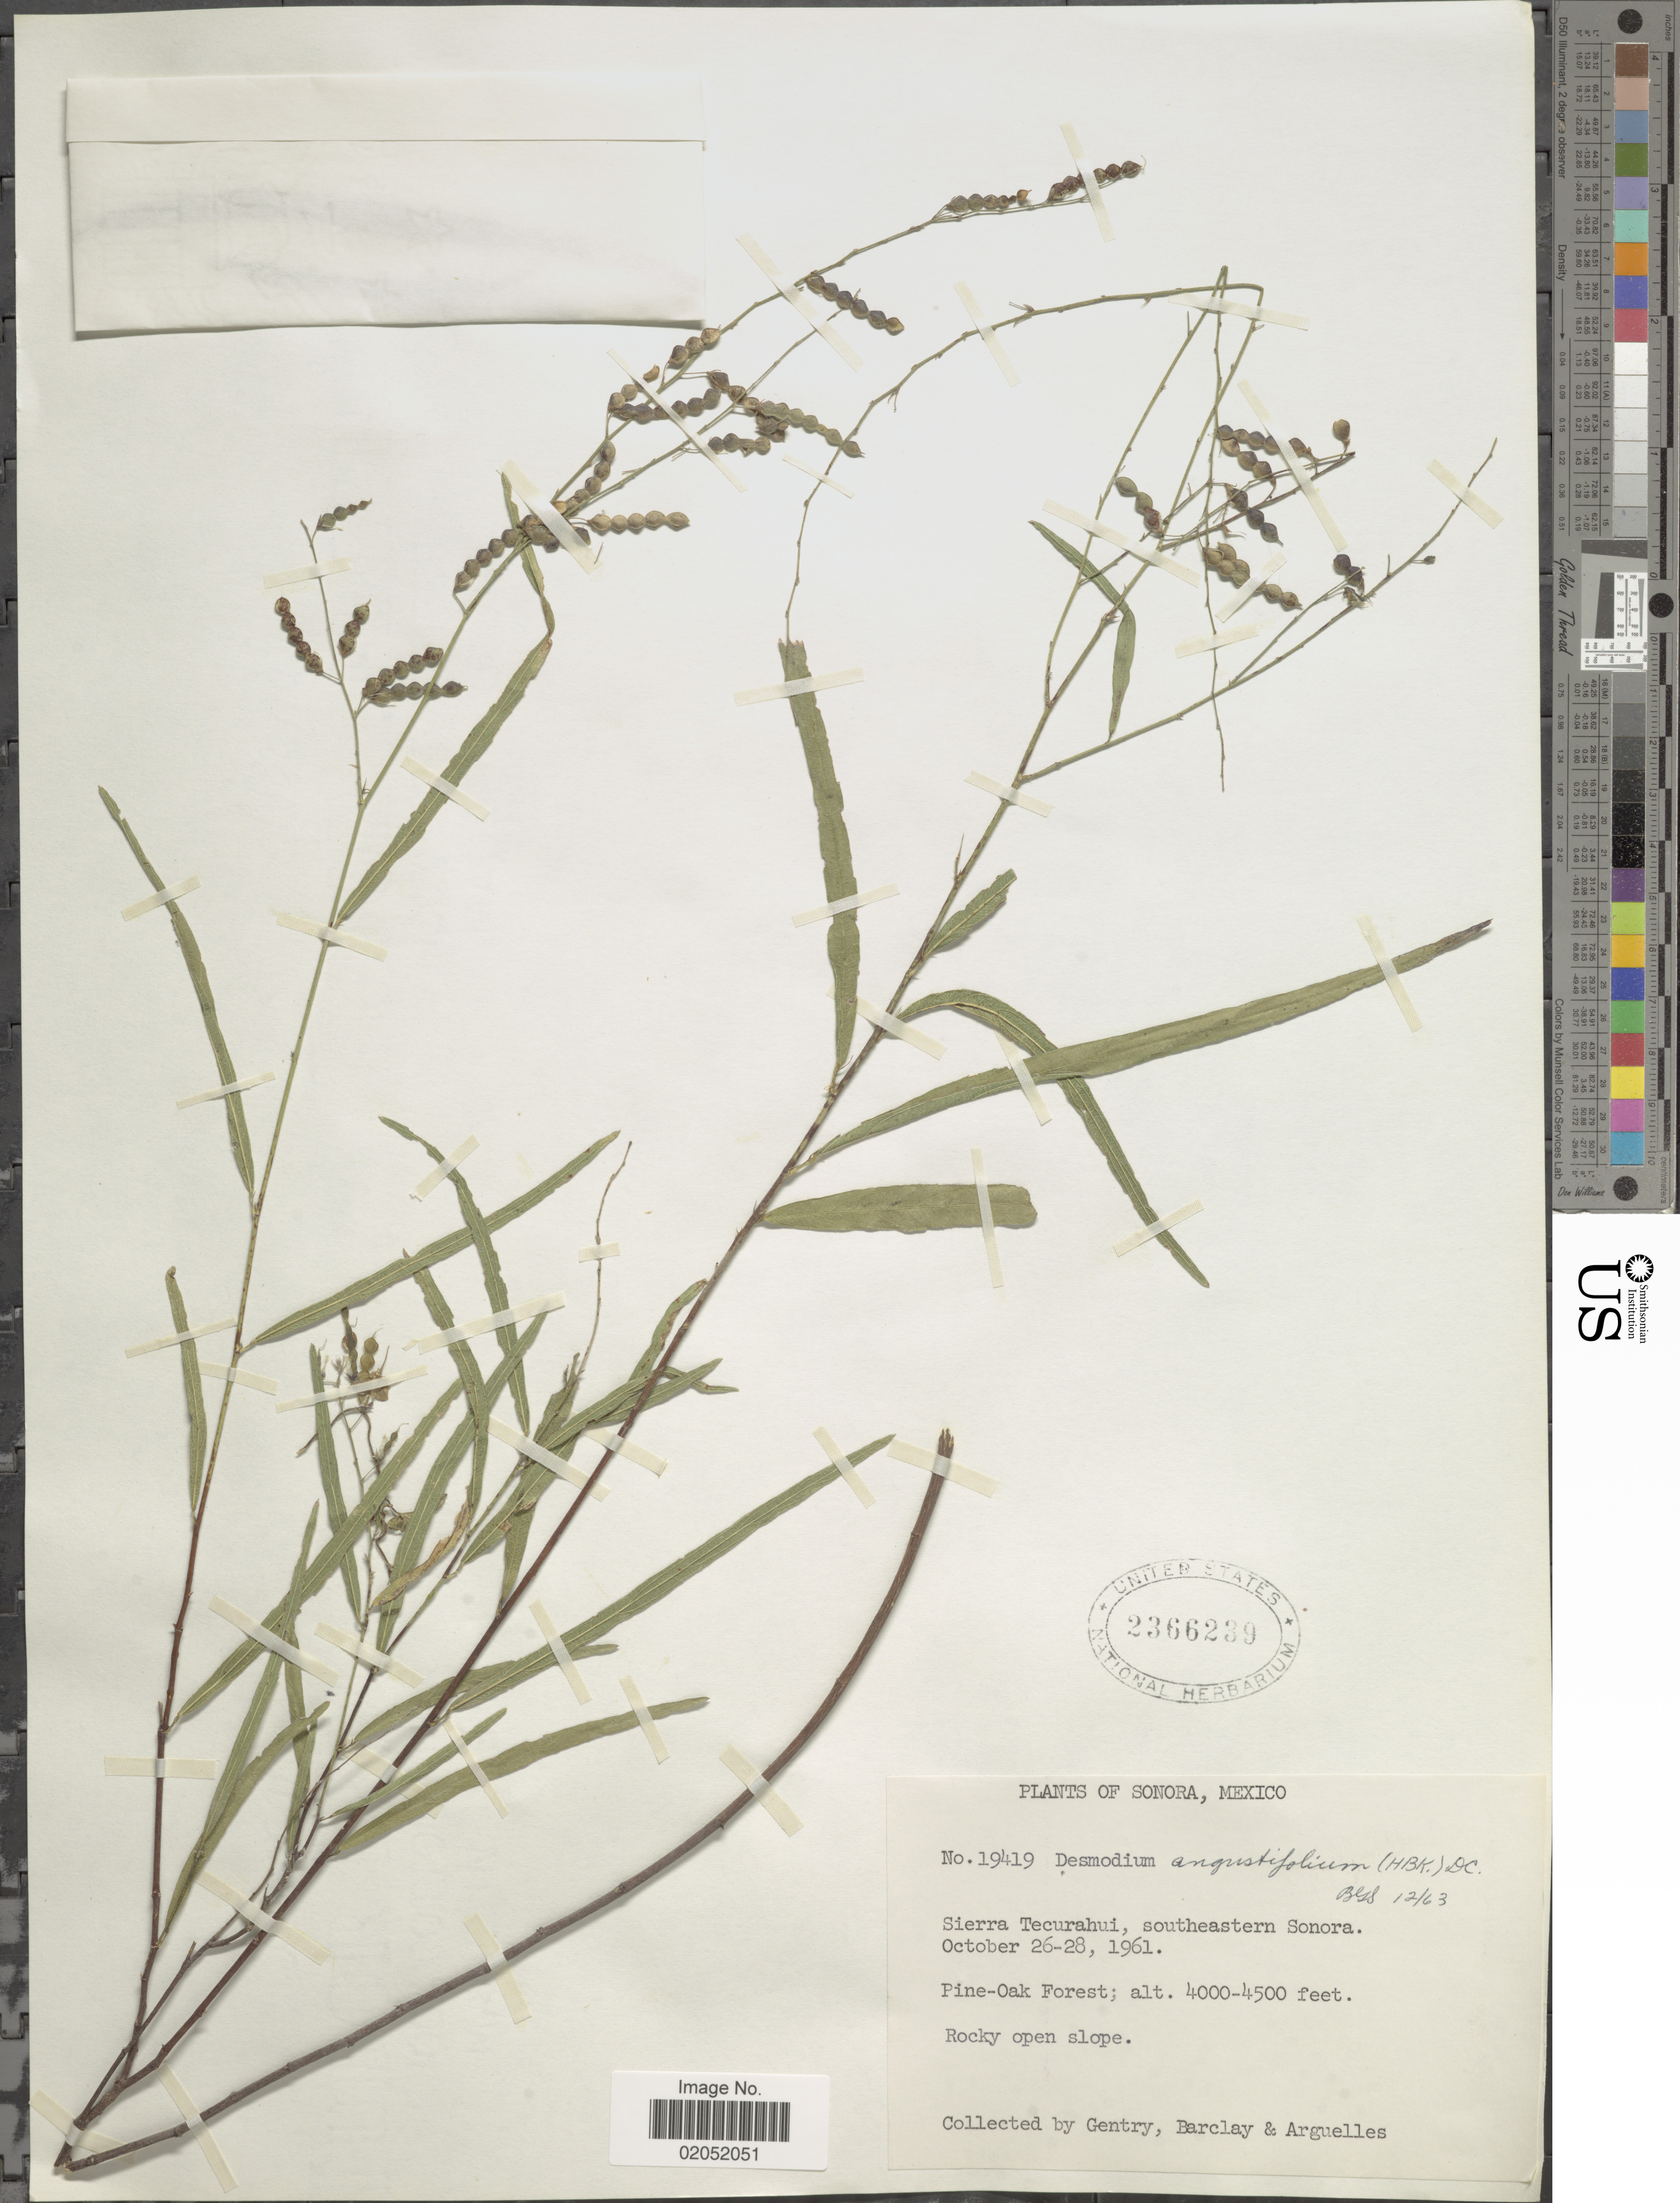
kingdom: Plantae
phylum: Tracheophyta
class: Magnoliopsida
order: Fabales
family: Fabaceae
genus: Desmodium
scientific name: Desmodium angustifolium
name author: (Kunth) DC.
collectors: Gentry, --, -- Barclay & Arguelles, --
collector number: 19419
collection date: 1961-10-26/1961-10-28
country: Mexico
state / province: Sonora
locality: Sierra Tecurahui, southeastern Sonora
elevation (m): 1219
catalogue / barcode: US 2366239